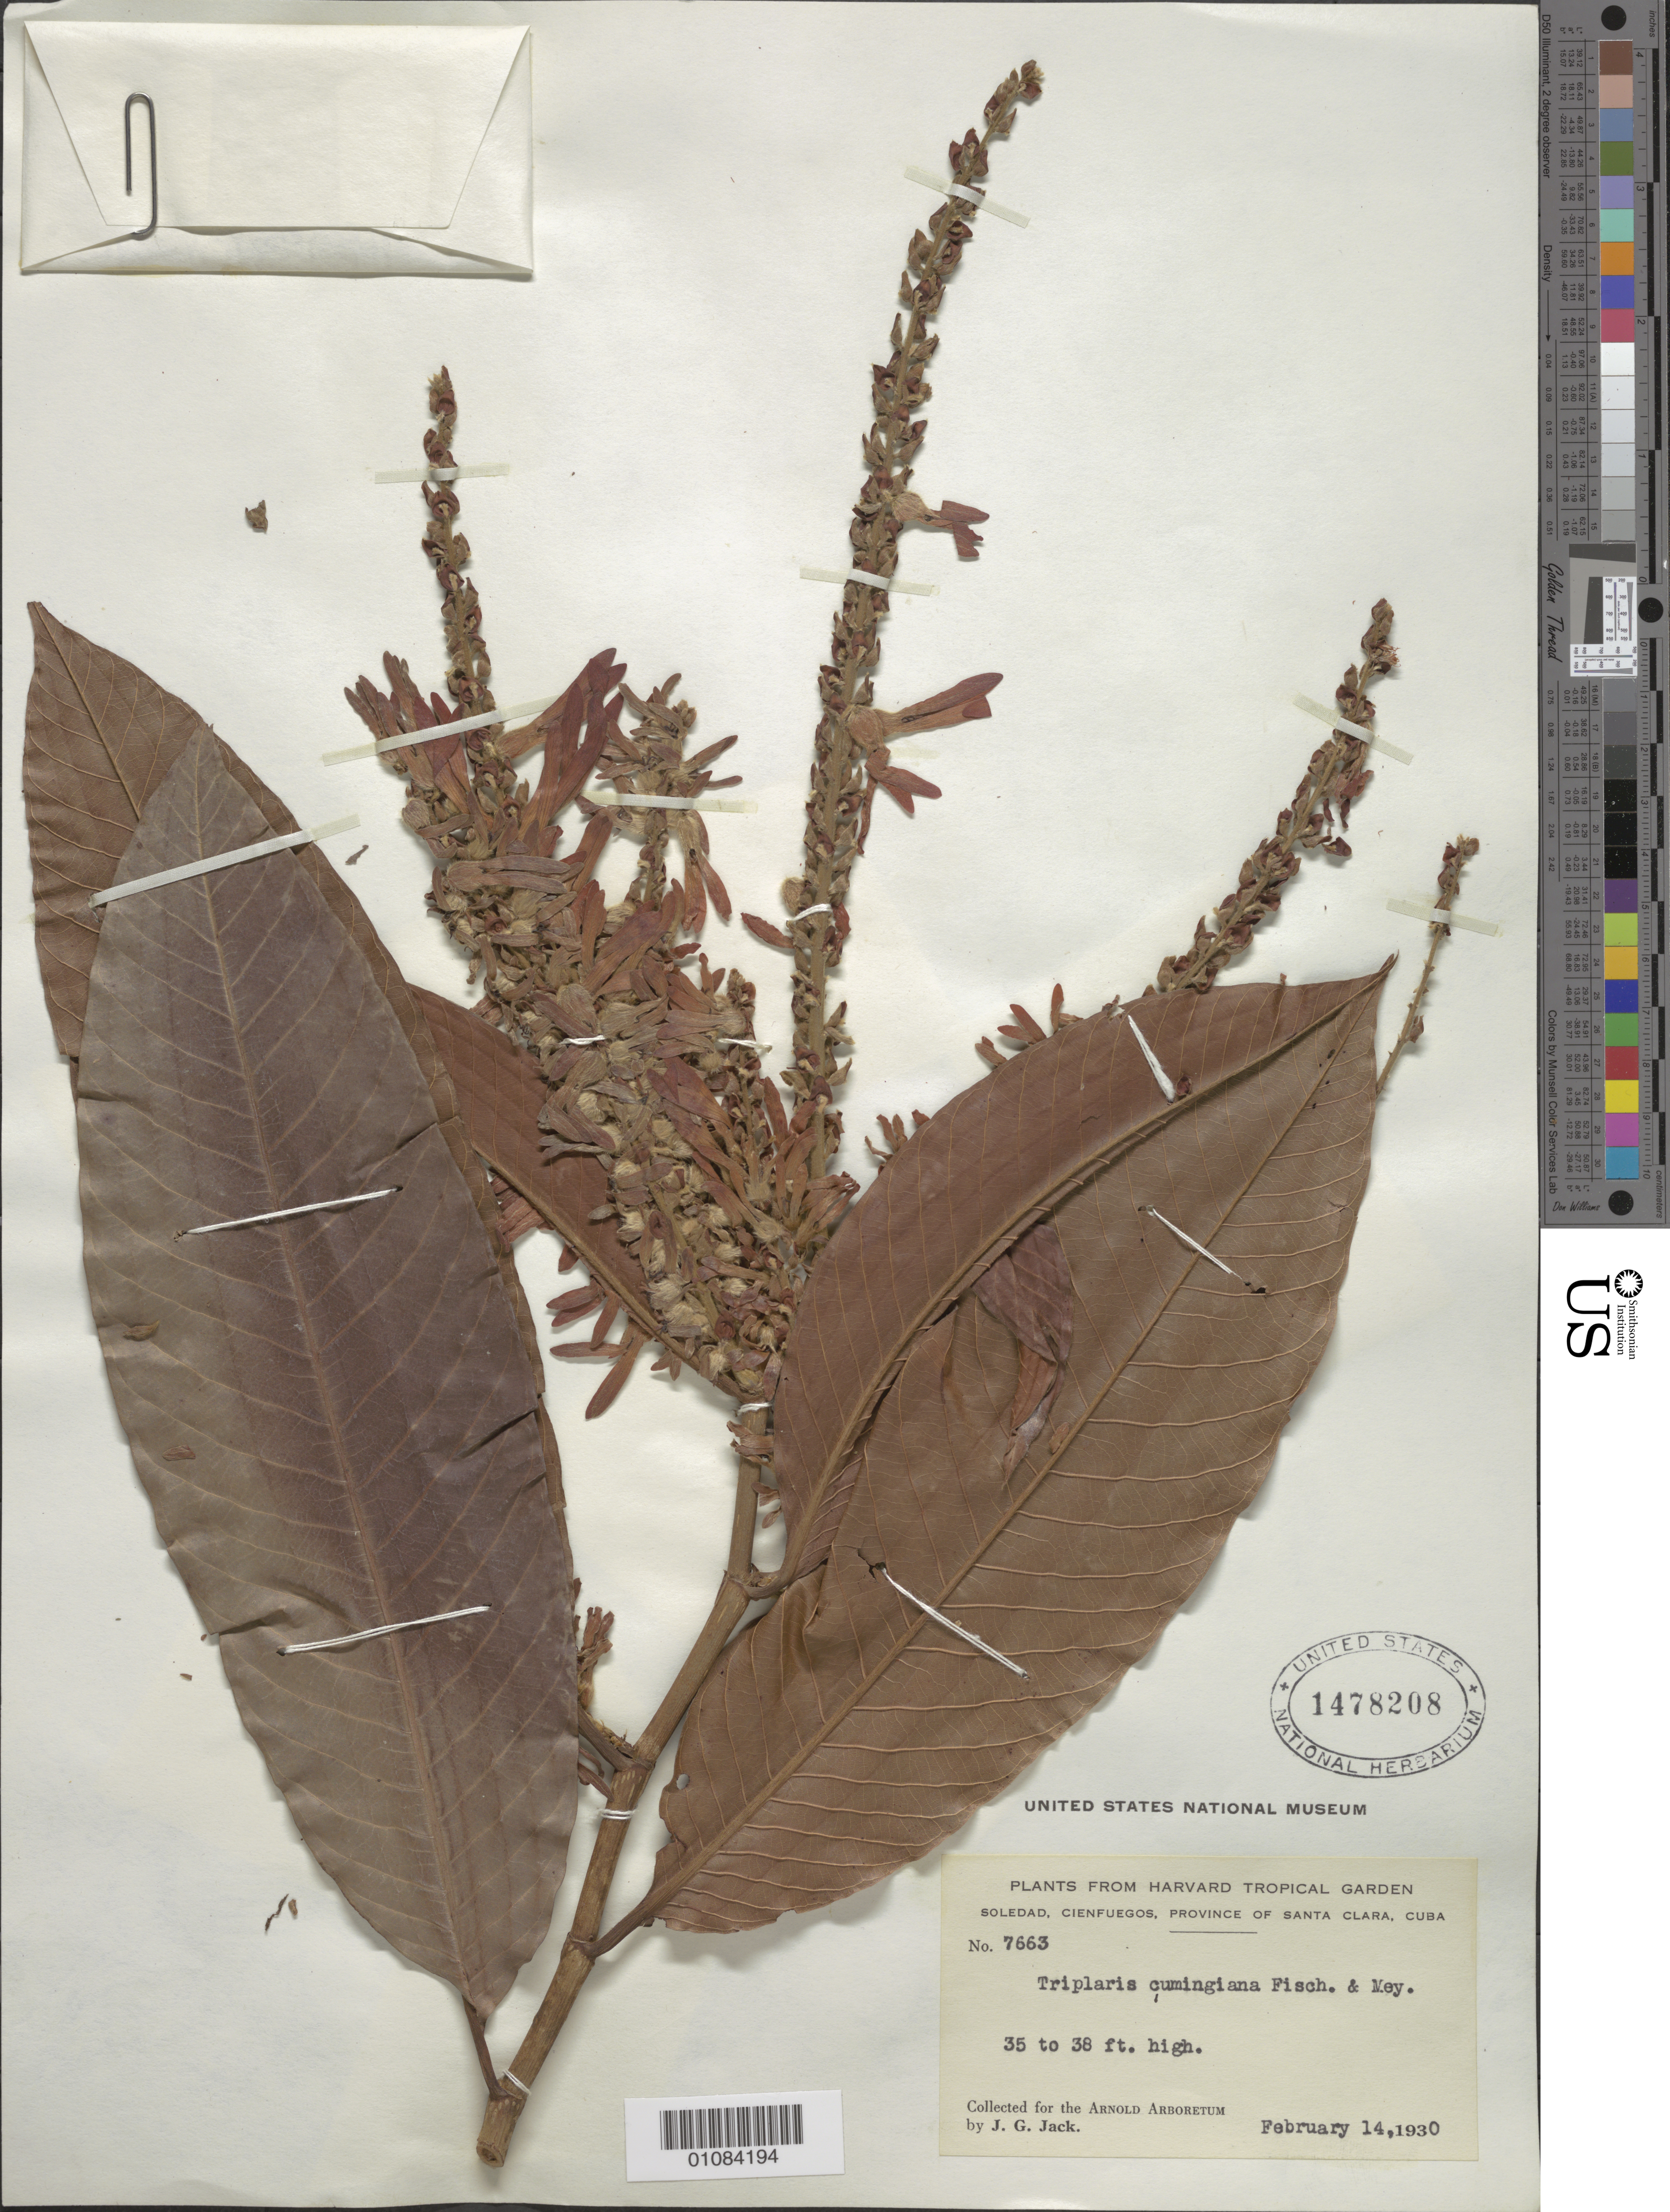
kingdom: Plantae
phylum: Tracheophyta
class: Magnoliopsida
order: Caryophyllales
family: Polygonaceae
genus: Triplaris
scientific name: Triplaris cumingiana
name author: Fisch. & C.A. Mey. ex C.A. Mey.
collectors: J. G. Jack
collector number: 7663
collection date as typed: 14 Feb 1930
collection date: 1930-02-14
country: Cuba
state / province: Cienfuegos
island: Cuba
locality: Province of Santa Clara, Cienfuegos, Soledad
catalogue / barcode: US 1478208